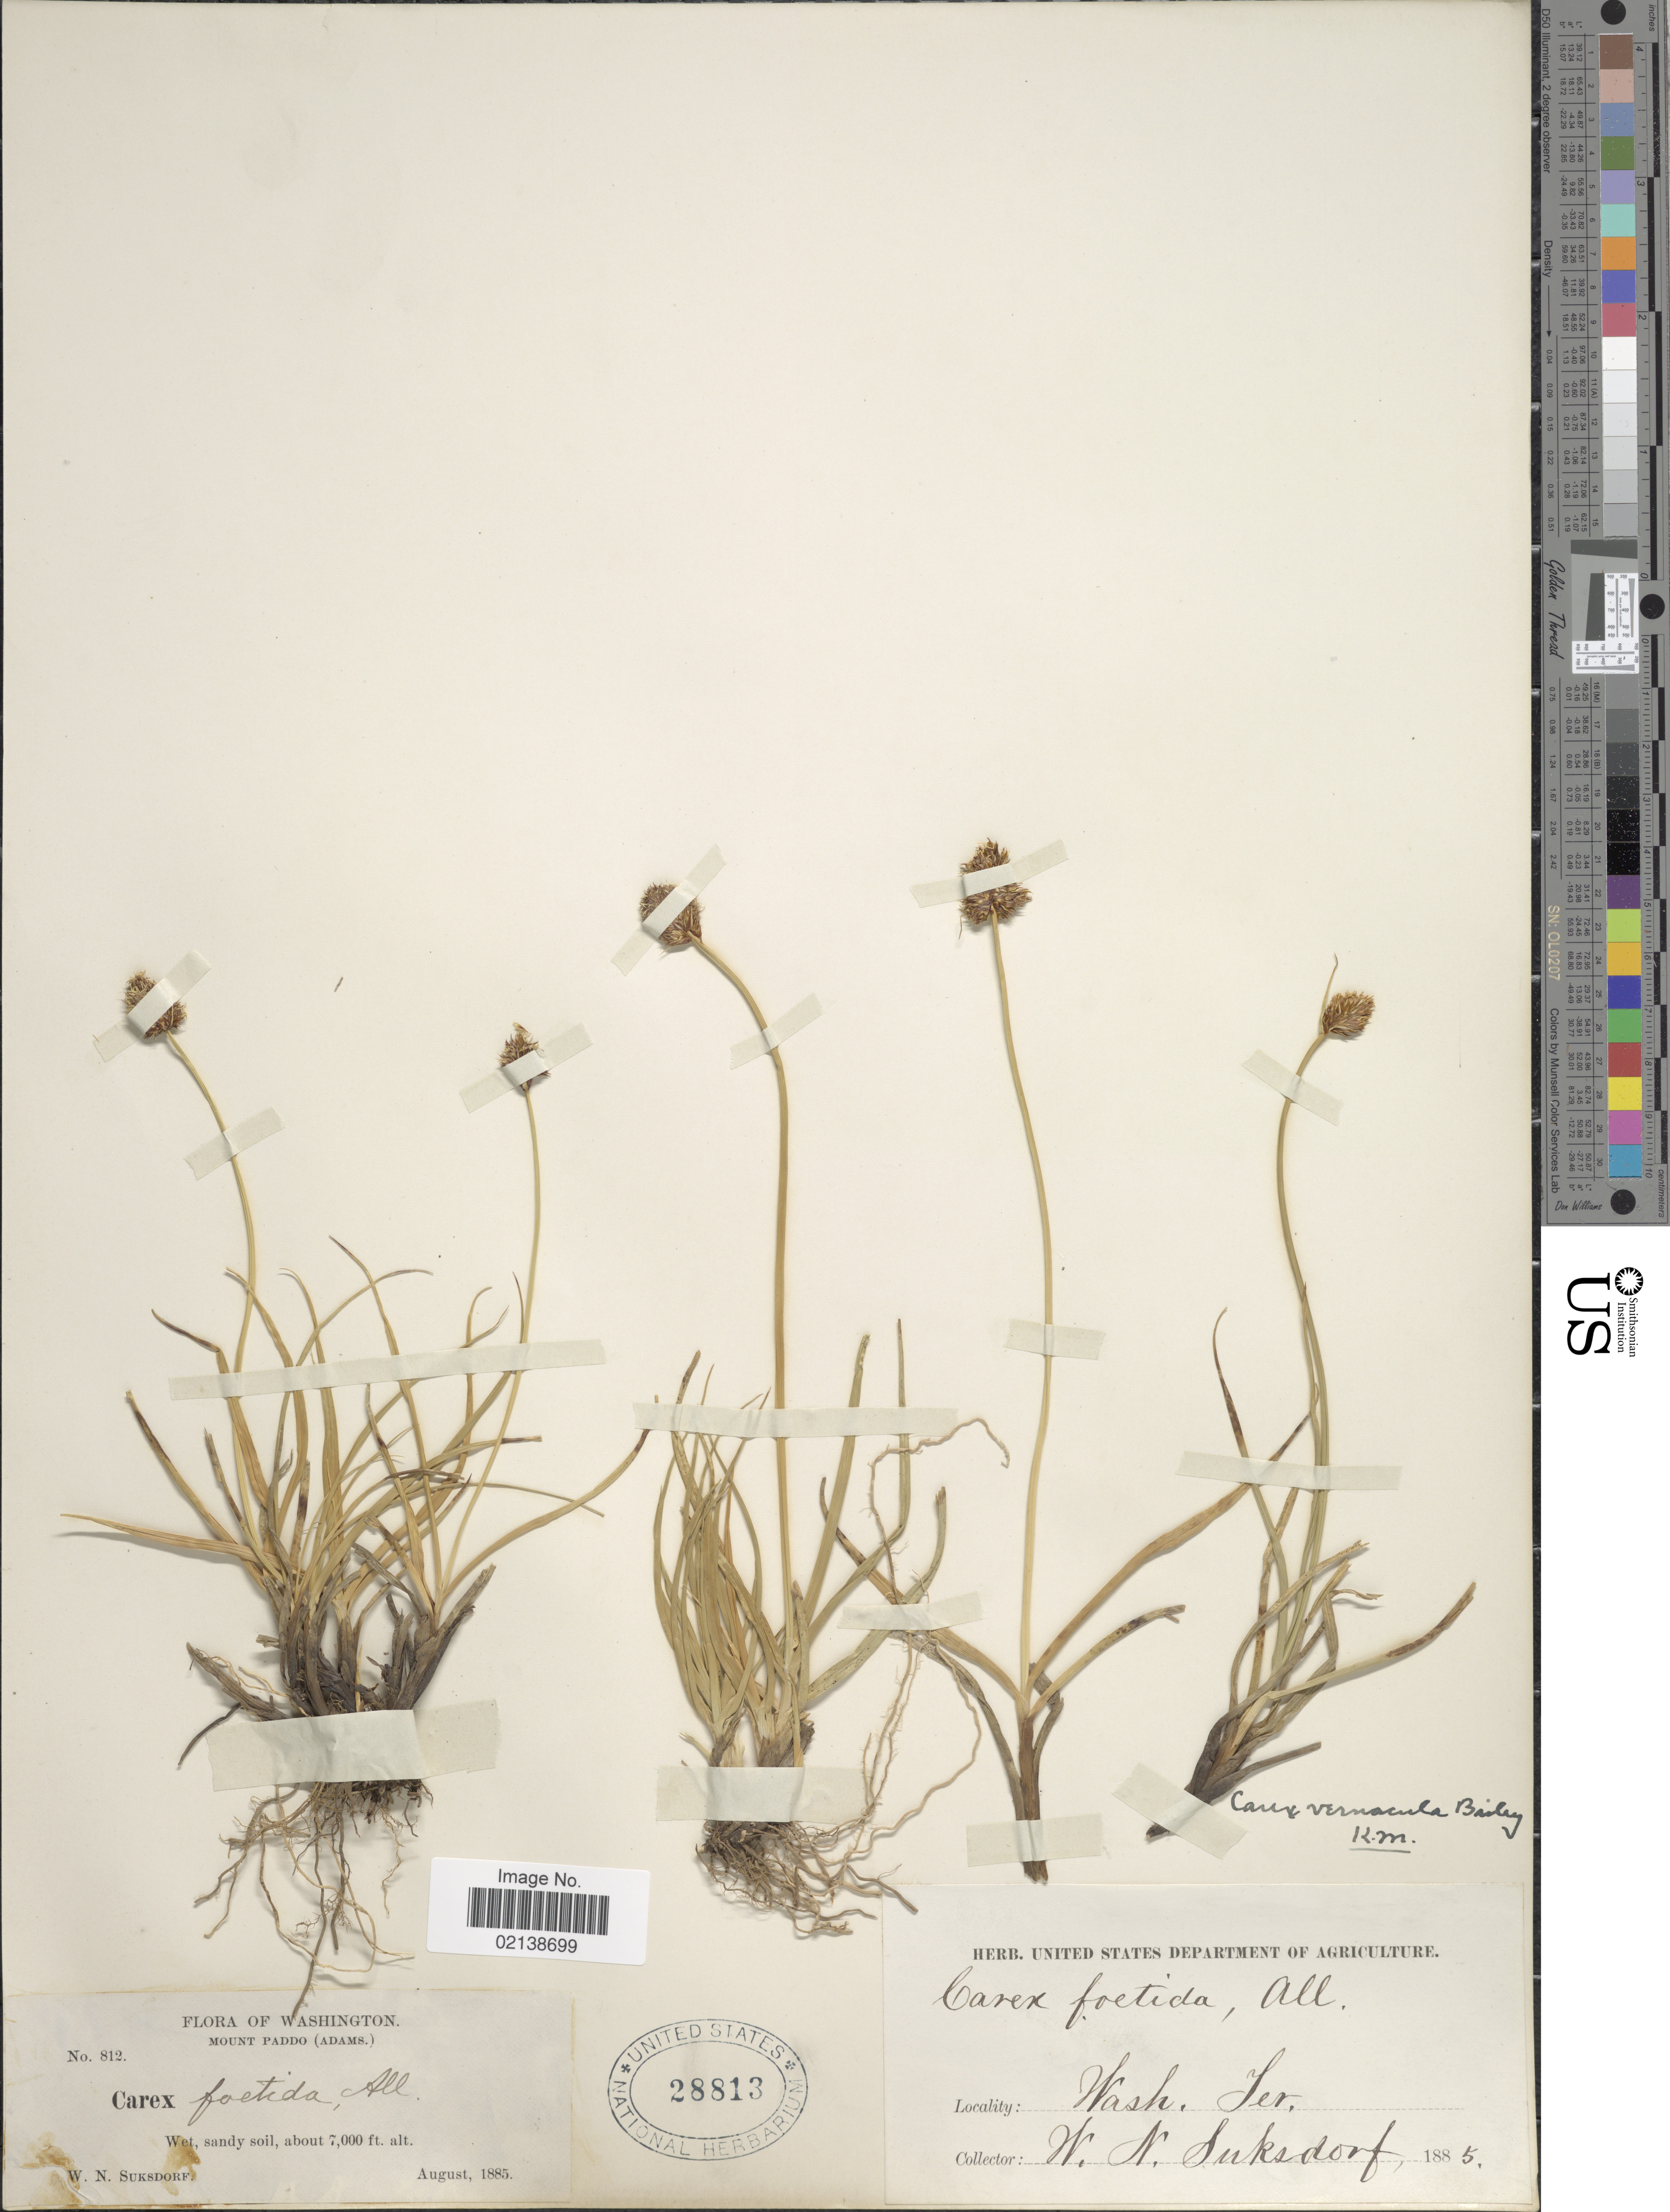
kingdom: Plantae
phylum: Tracheophyta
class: Liliopsida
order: Poales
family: Cyperaceae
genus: Carex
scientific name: Carex vernacula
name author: L.H. Bailey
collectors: W. N. Suksdorf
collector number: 812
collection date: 1885-08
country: United States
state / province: Washington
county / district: Skamania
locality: Mount Paddo (Adams), Wash. Ter.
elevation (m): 2134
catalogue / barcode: US 28813